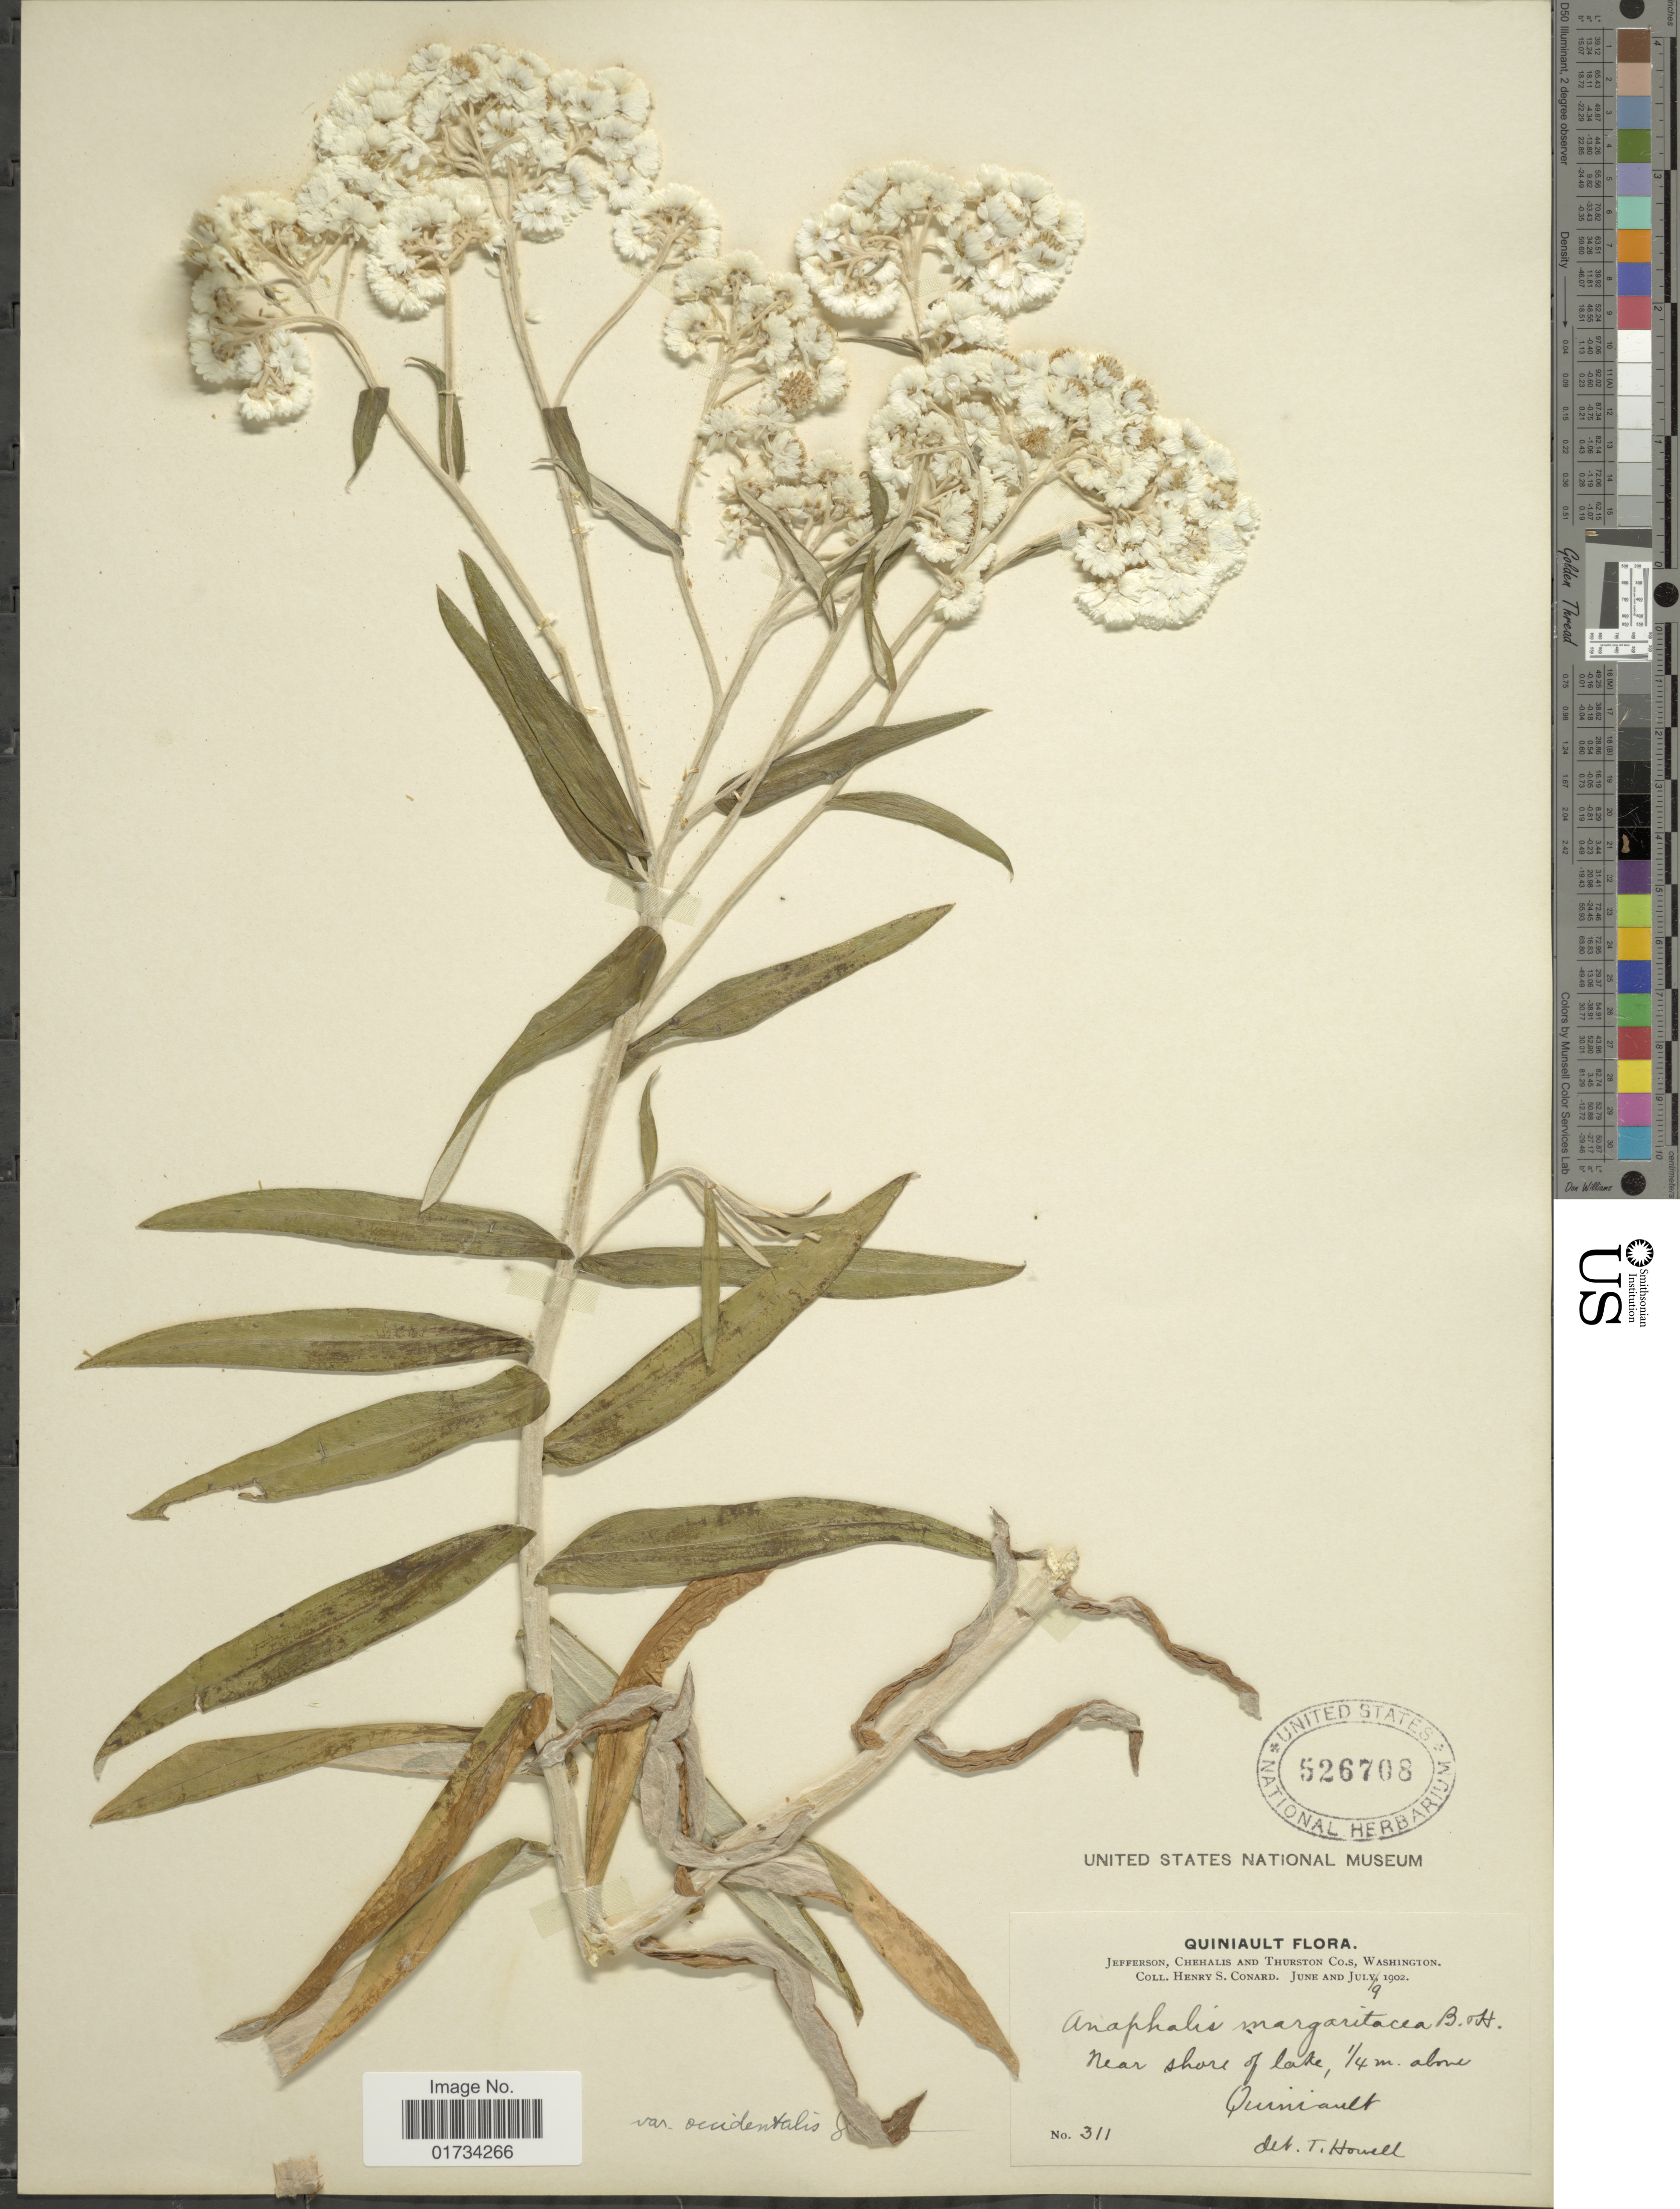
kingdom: Plantae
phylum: Tracheophyta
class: Magnoliopsida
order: Asterales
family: Asteraceae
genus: Anaphalis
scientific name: Anaphalis margaritacea var. occidentalis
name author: Greene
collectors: H. S. Conard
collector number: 311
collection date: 1902-06-09/1902-07-09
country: United States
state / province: Washington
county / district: Thurston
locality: Quiniault, Jefferson, Chehalis and Thurston Co.s, Washington. near shore of lake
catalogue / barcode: US 526708